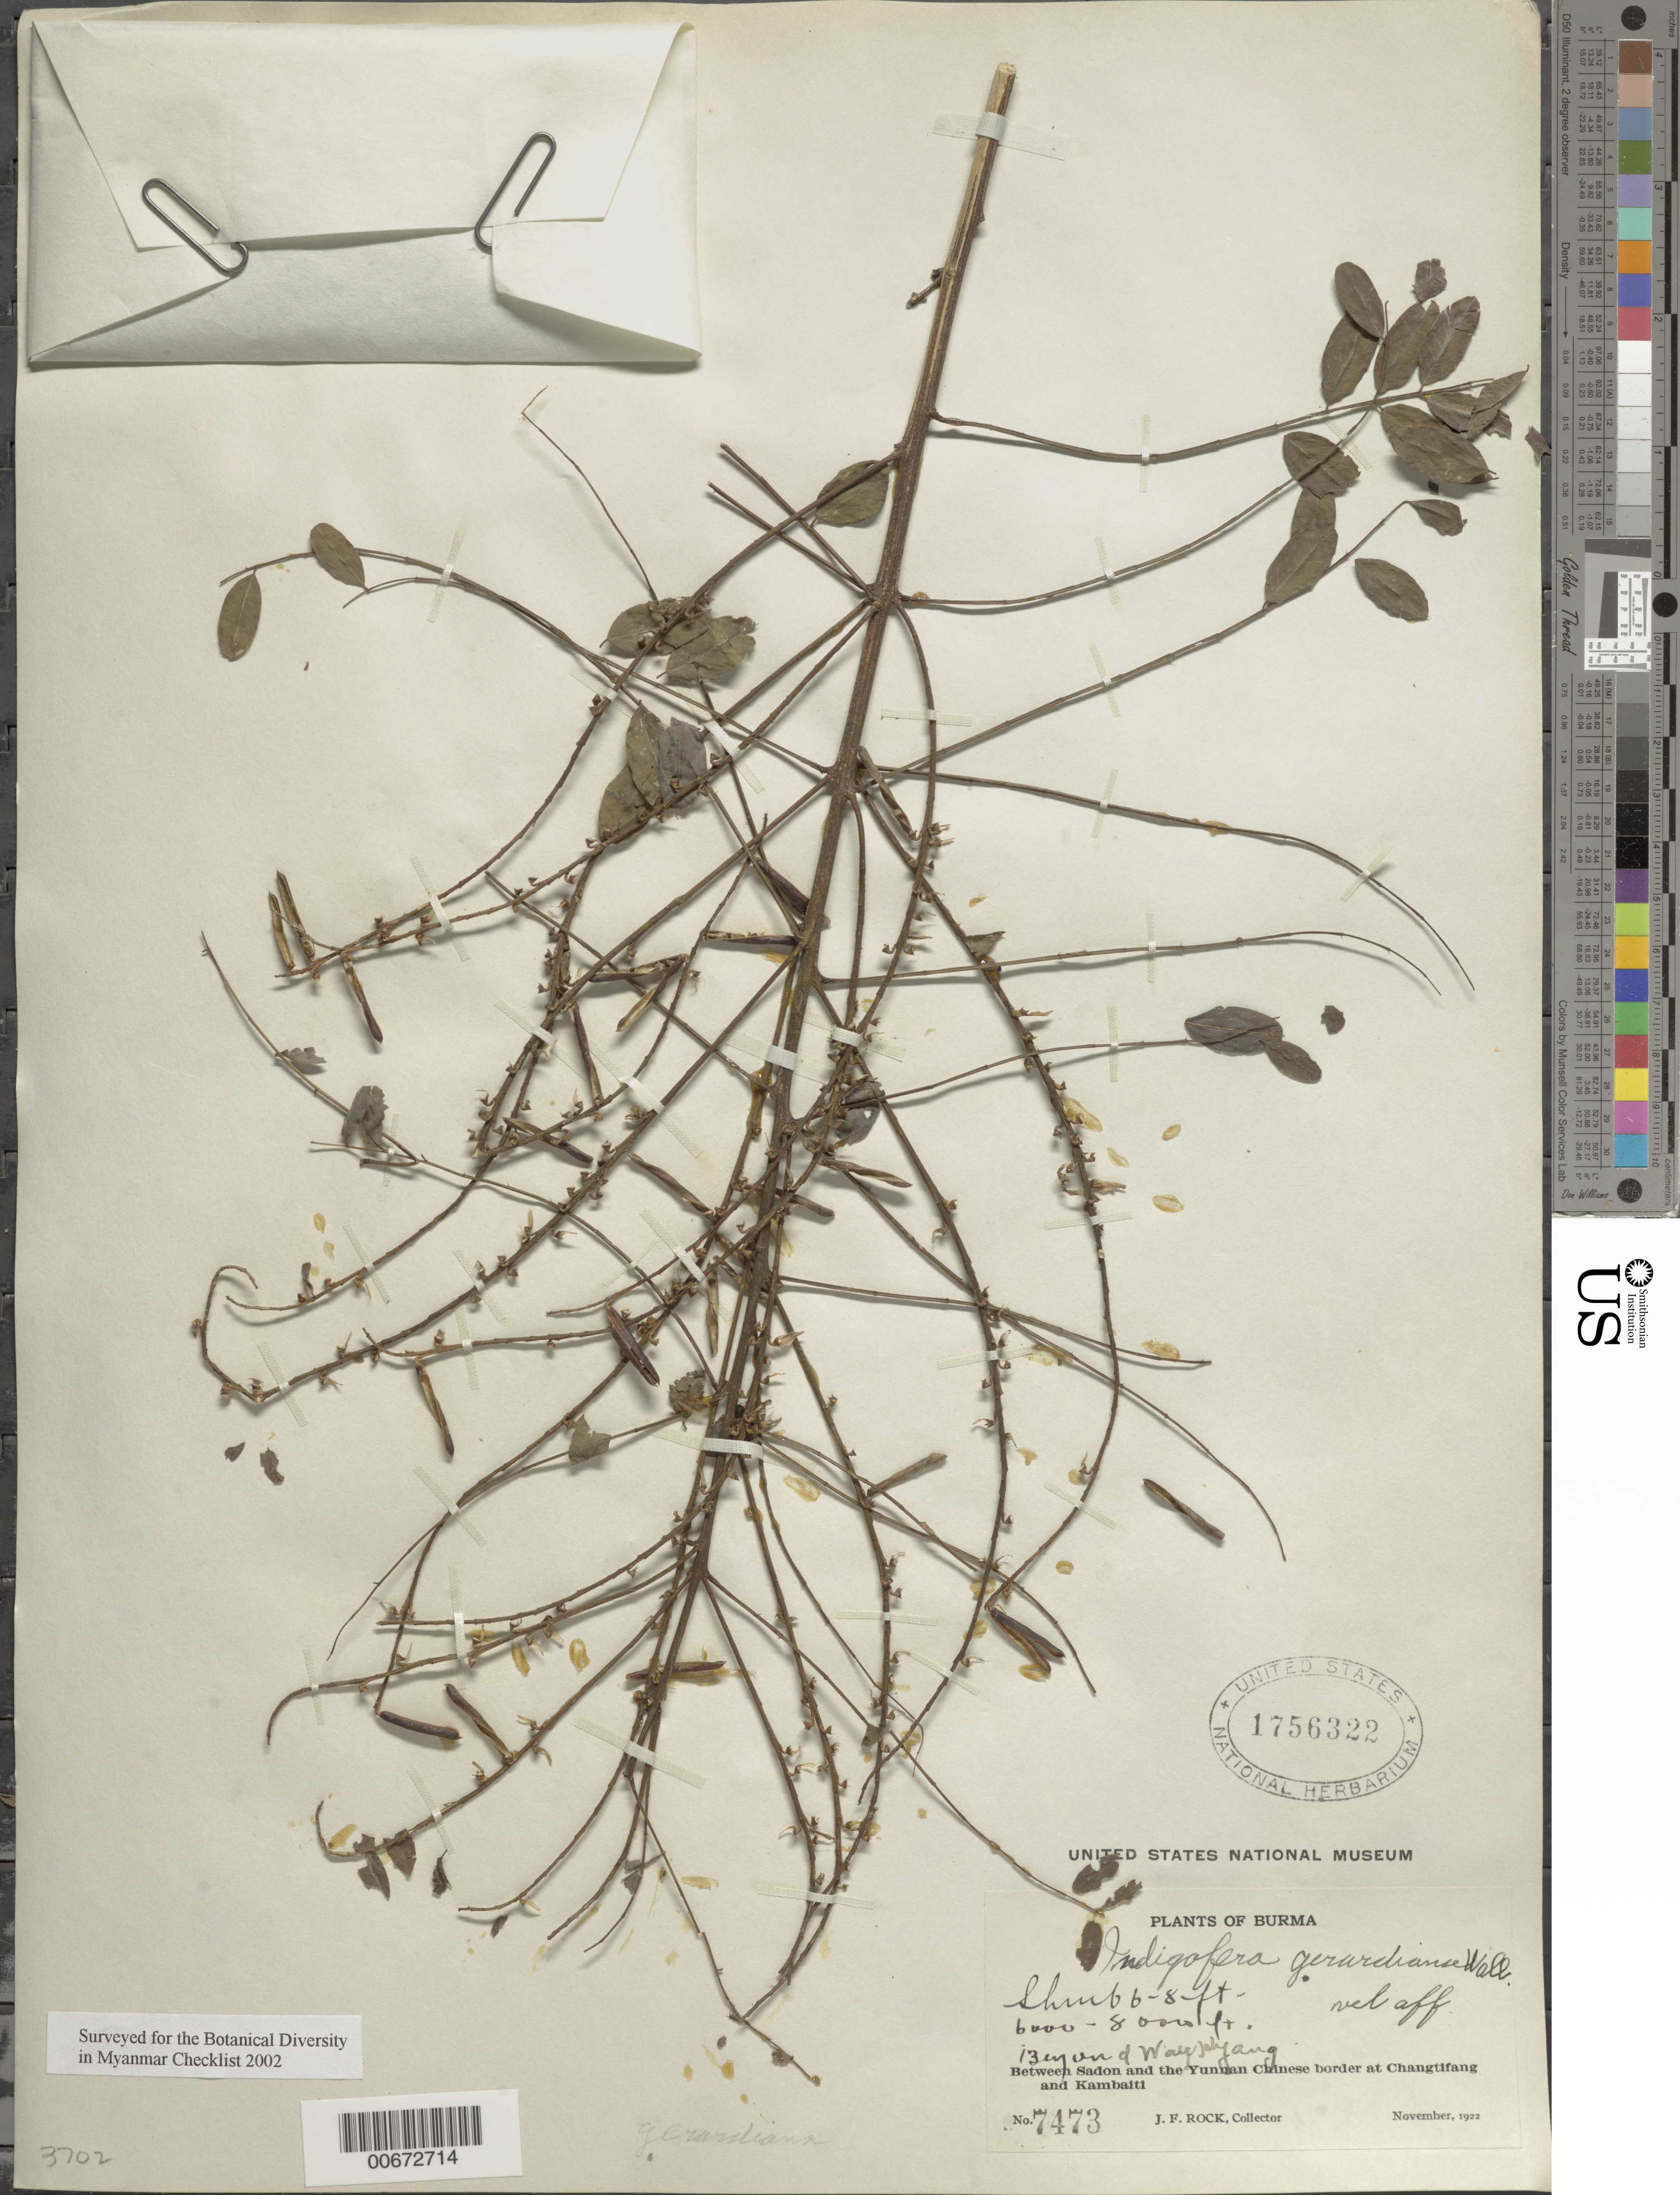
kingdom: Plantae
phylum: Tracheophyta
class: Magnoliopsida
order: Fabales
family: Fabaceae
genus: Indigofera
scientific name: Indigofera gerardiana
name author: Wall.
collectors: J. F. Rock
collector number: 7473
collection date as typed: Nov 1922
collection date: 1922-11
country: Myanmar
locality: Between Sadon and the Yunnan Chinese border at Changtifang and Kambalti.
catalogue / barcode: US 1756322